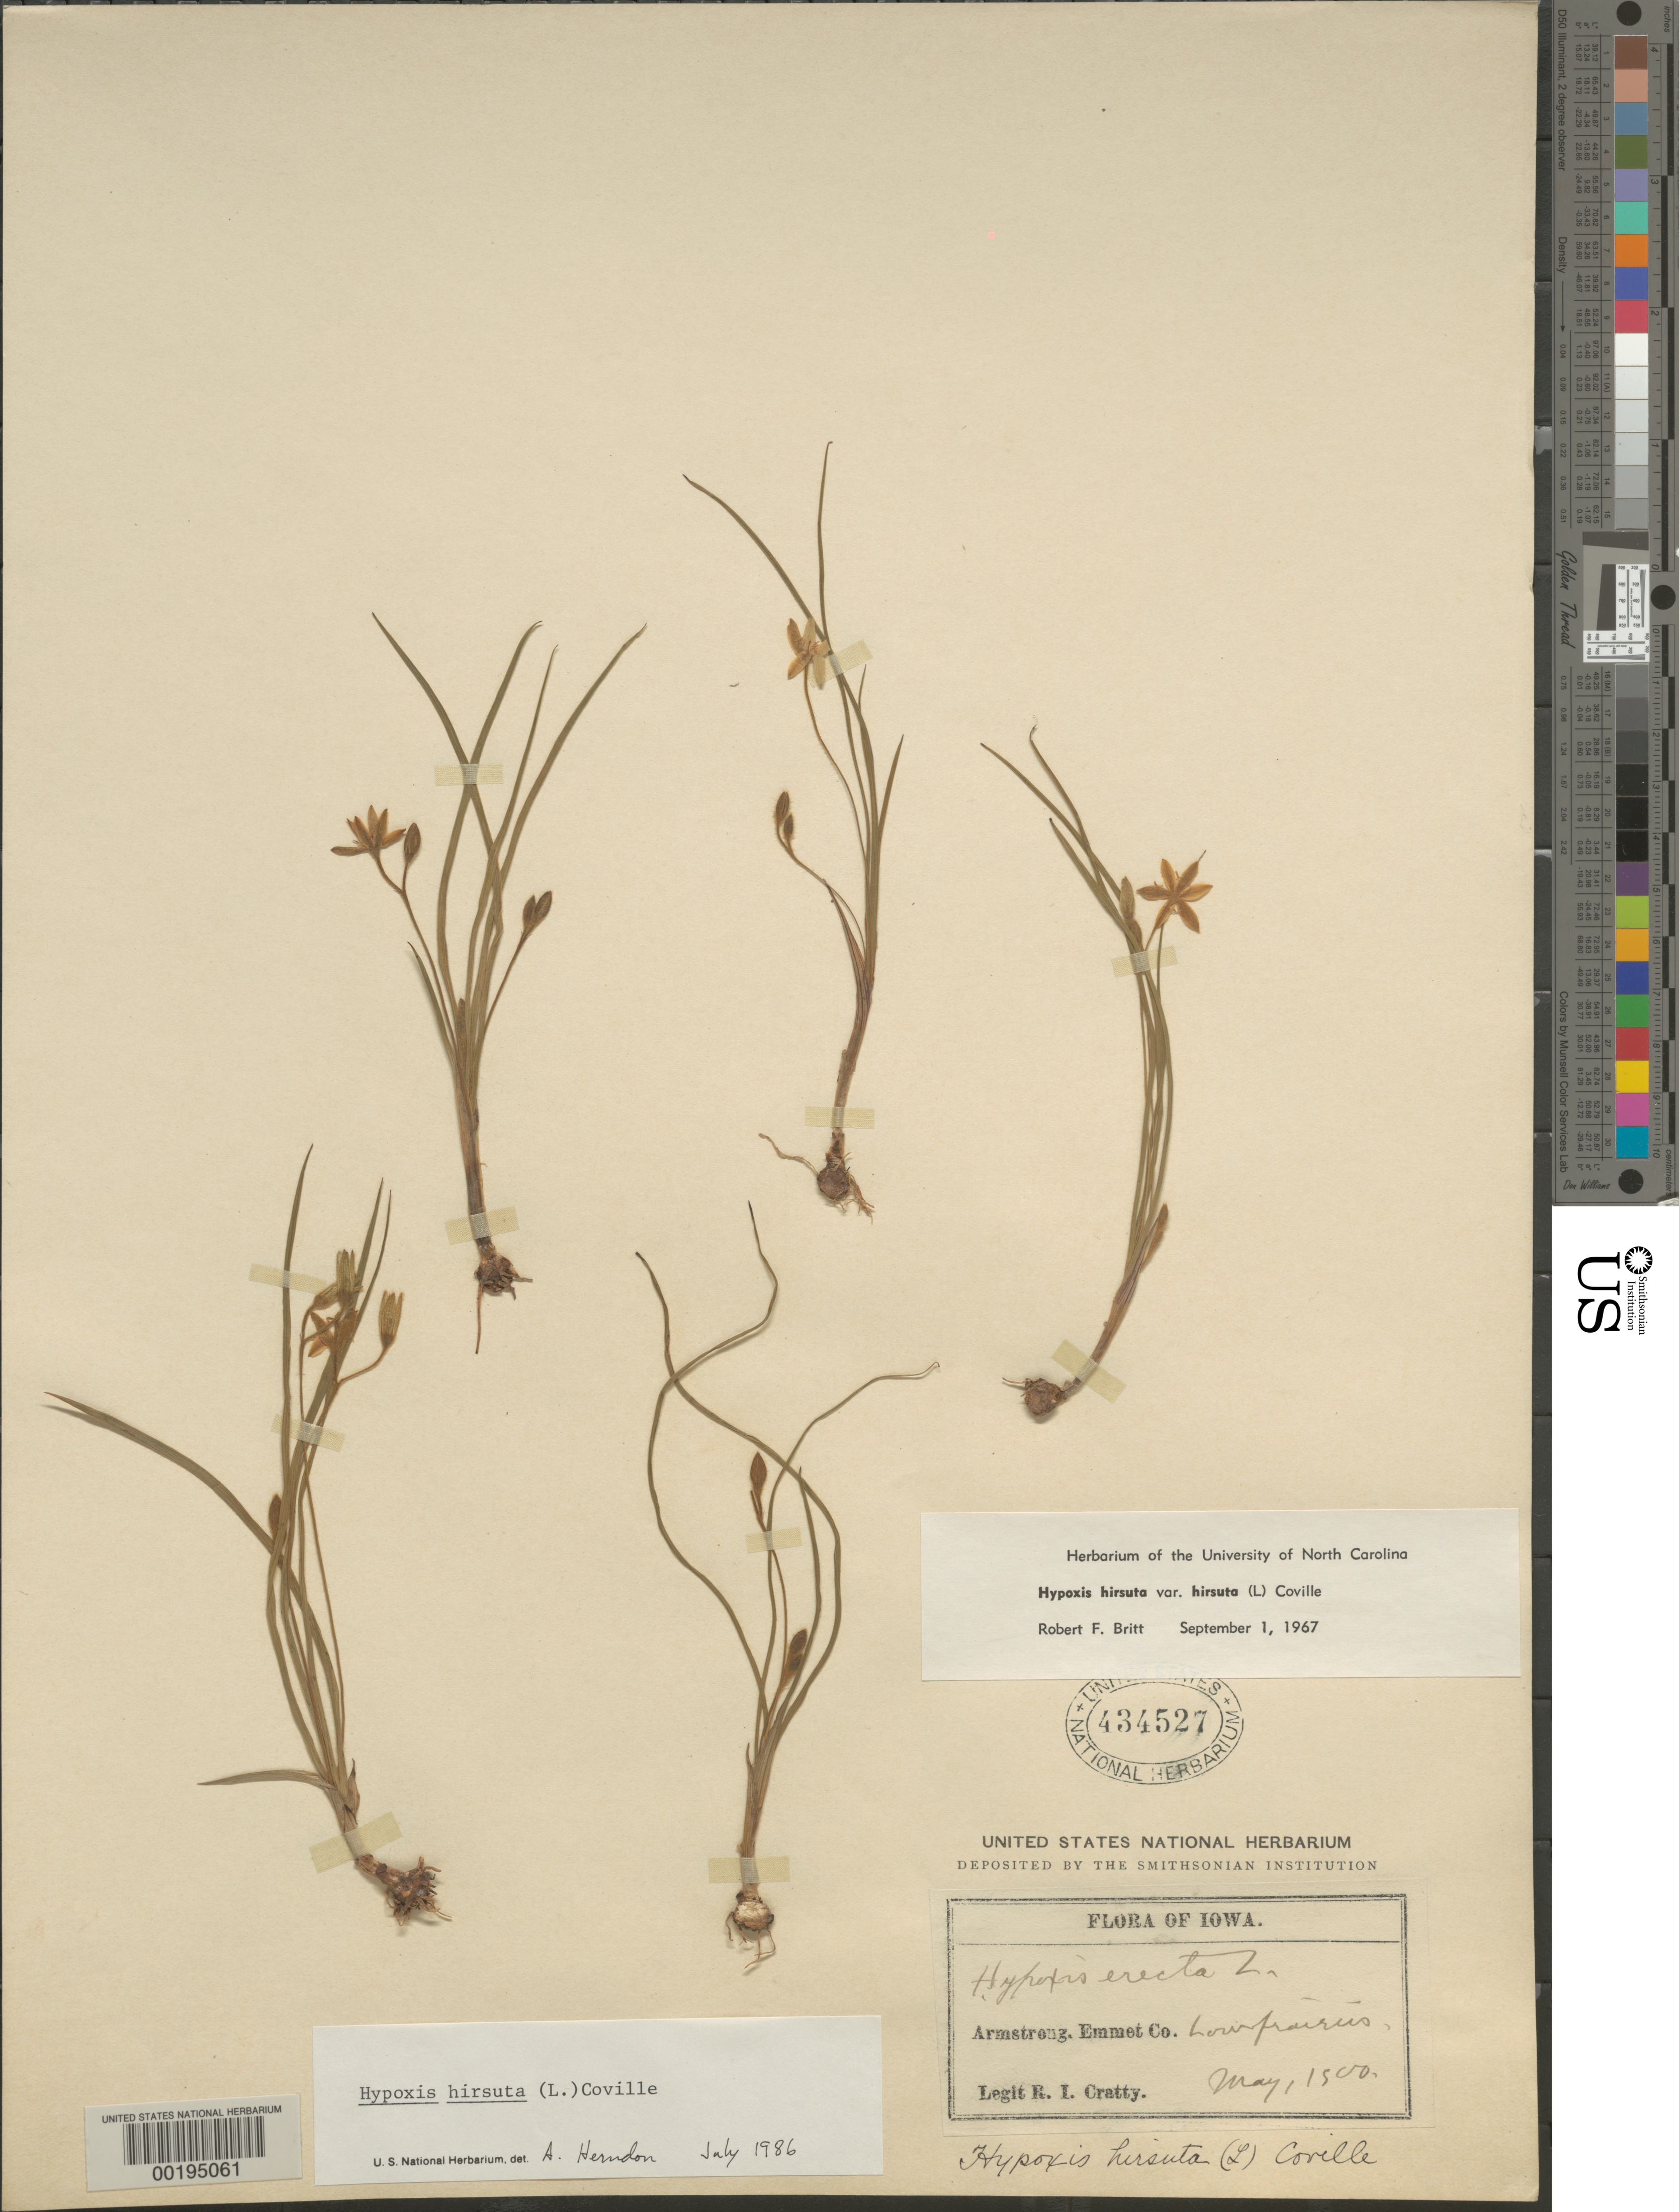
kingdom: Plantae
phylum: Tracheophyta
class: Liliopsida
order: Asparagales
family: Hypoxidaceae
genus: Hypoxis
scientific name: Hypoxis hirsuta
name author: (L.) Coville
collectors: R. Cratty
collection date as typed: May 1900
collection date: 1900-05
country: United States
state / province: Iowa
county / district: Emmet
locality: Armstrong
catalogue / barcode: US 434527